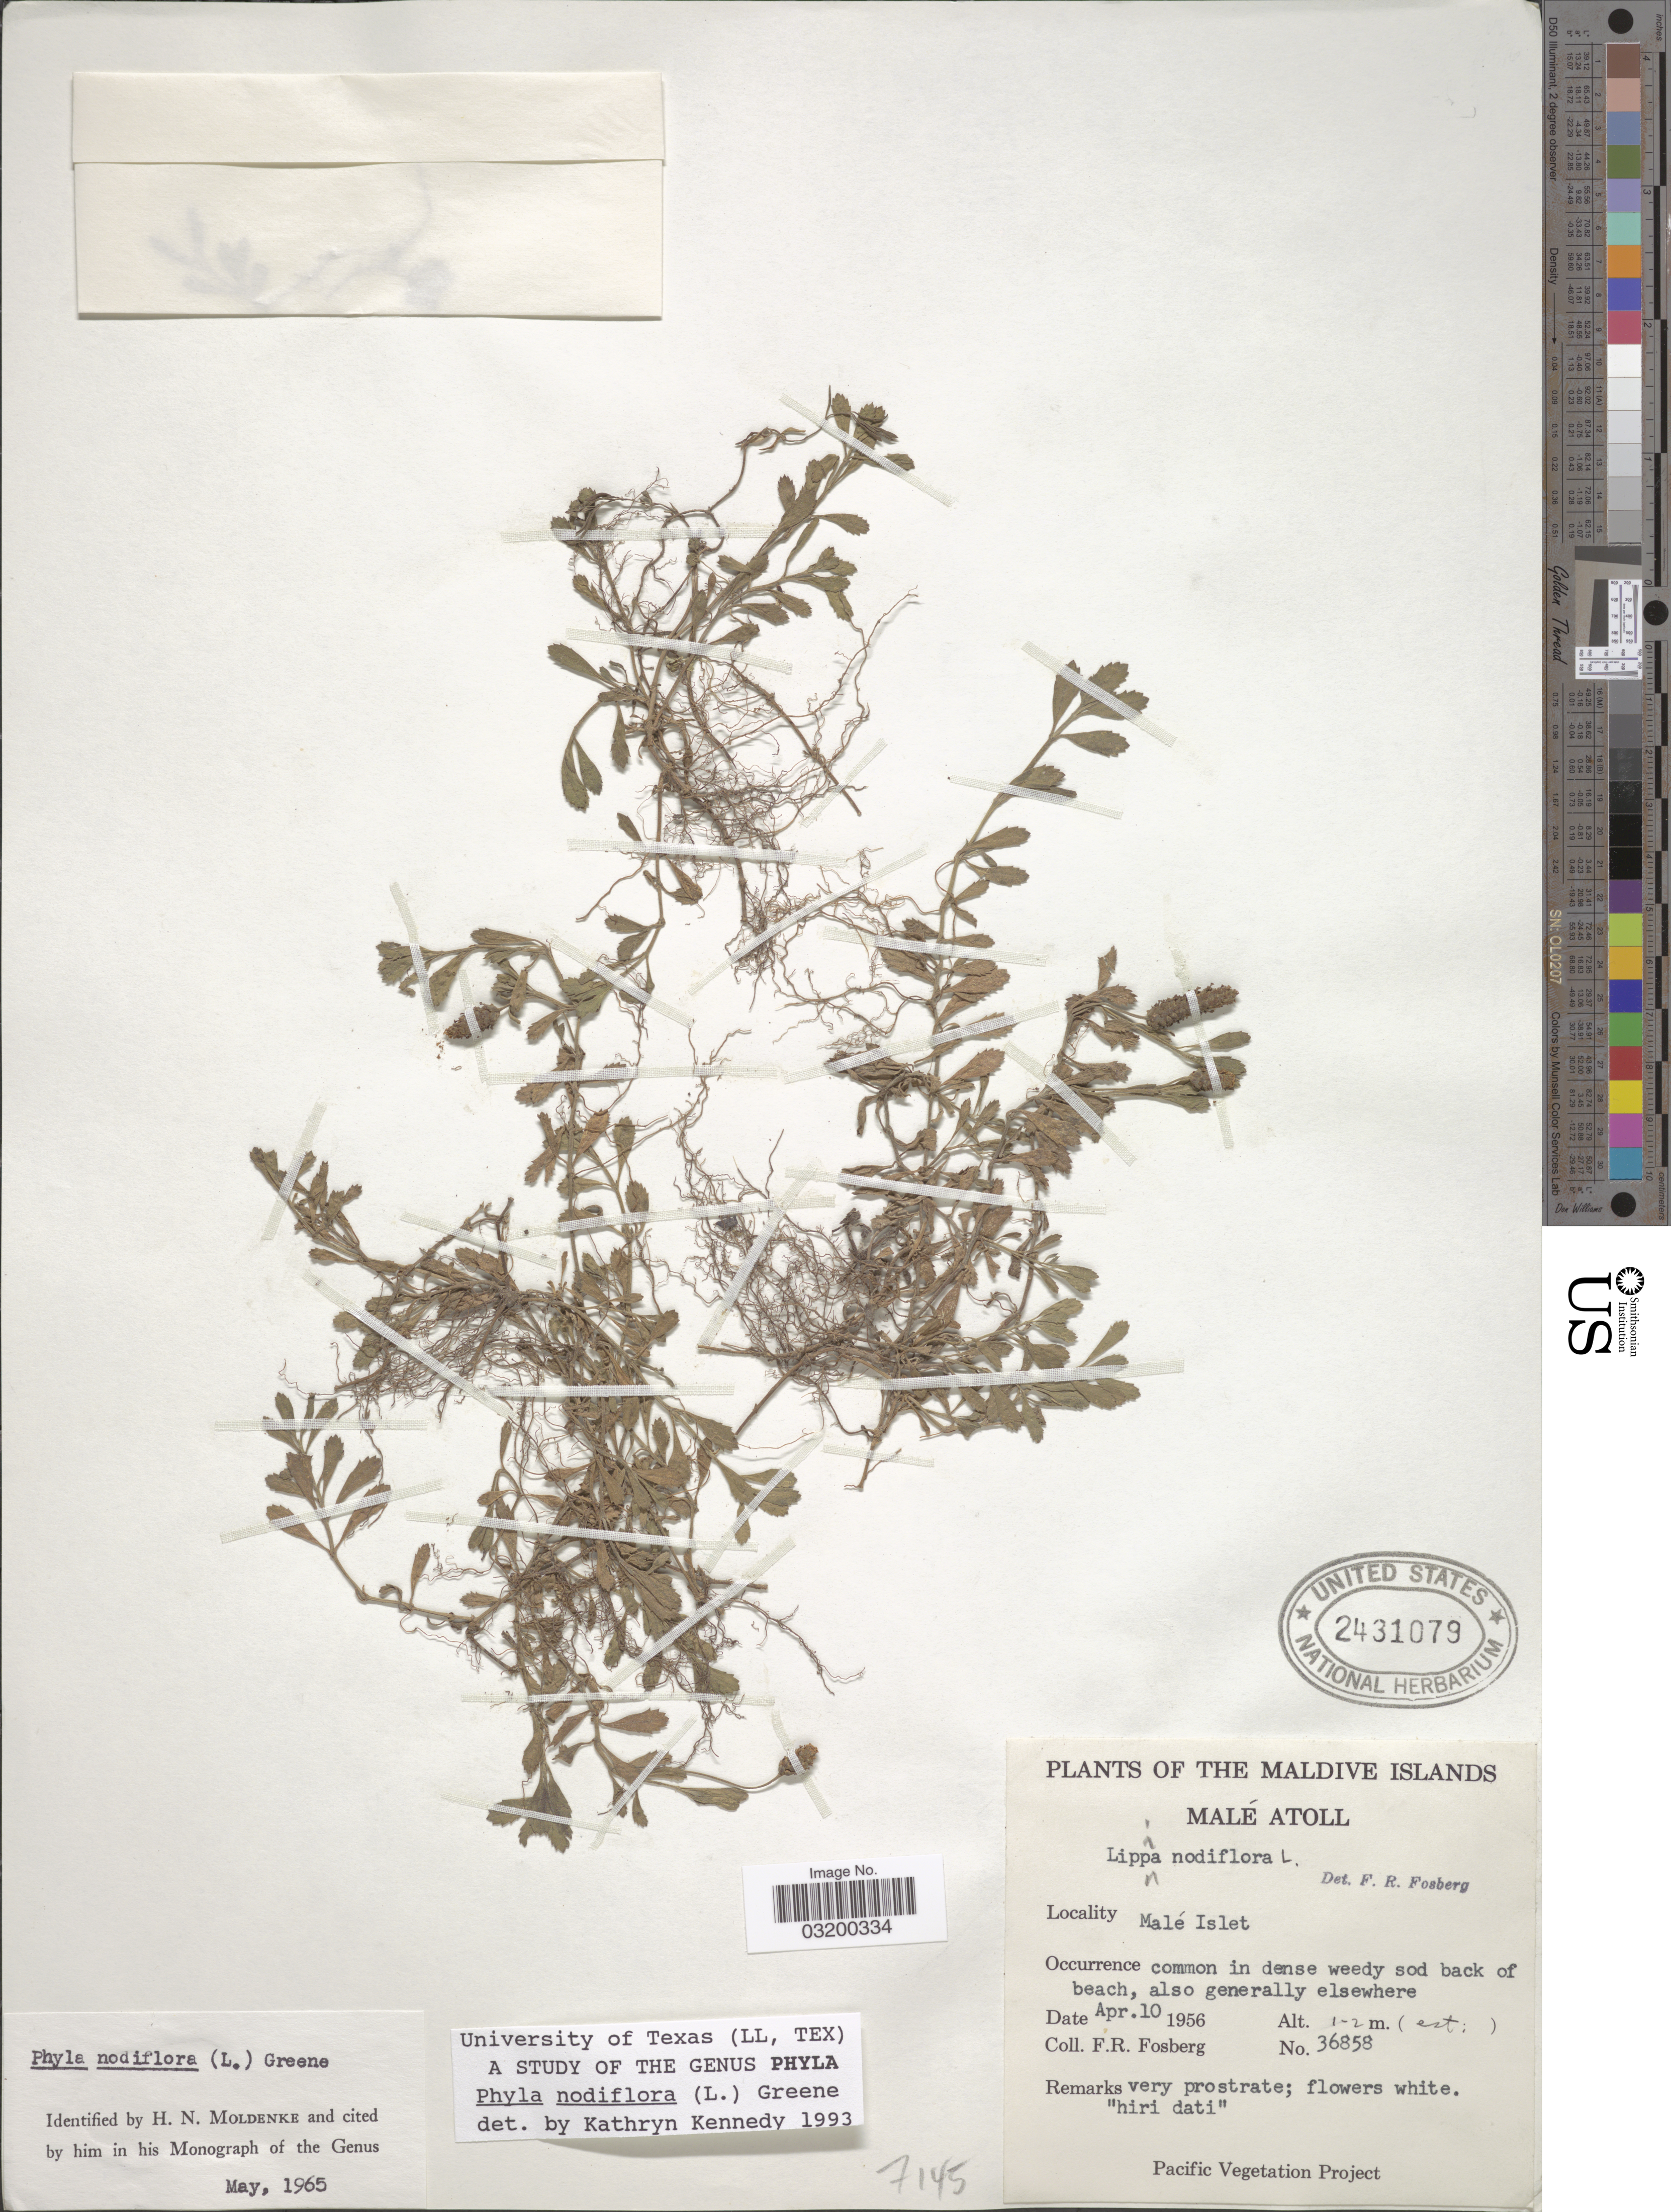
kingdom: Plantae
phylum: Tracheophyta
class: Magnoliopsida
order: Lamiales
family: Verbenaceae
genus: Phyla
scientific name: Phyla nodiflora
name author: (L.) Greene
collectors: F. R. Fosberg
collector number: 36858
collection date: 1956-04-10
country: Maldive Islands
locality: Malé Atoll. Malé Islet.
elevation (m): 1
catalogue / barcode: US 2431079